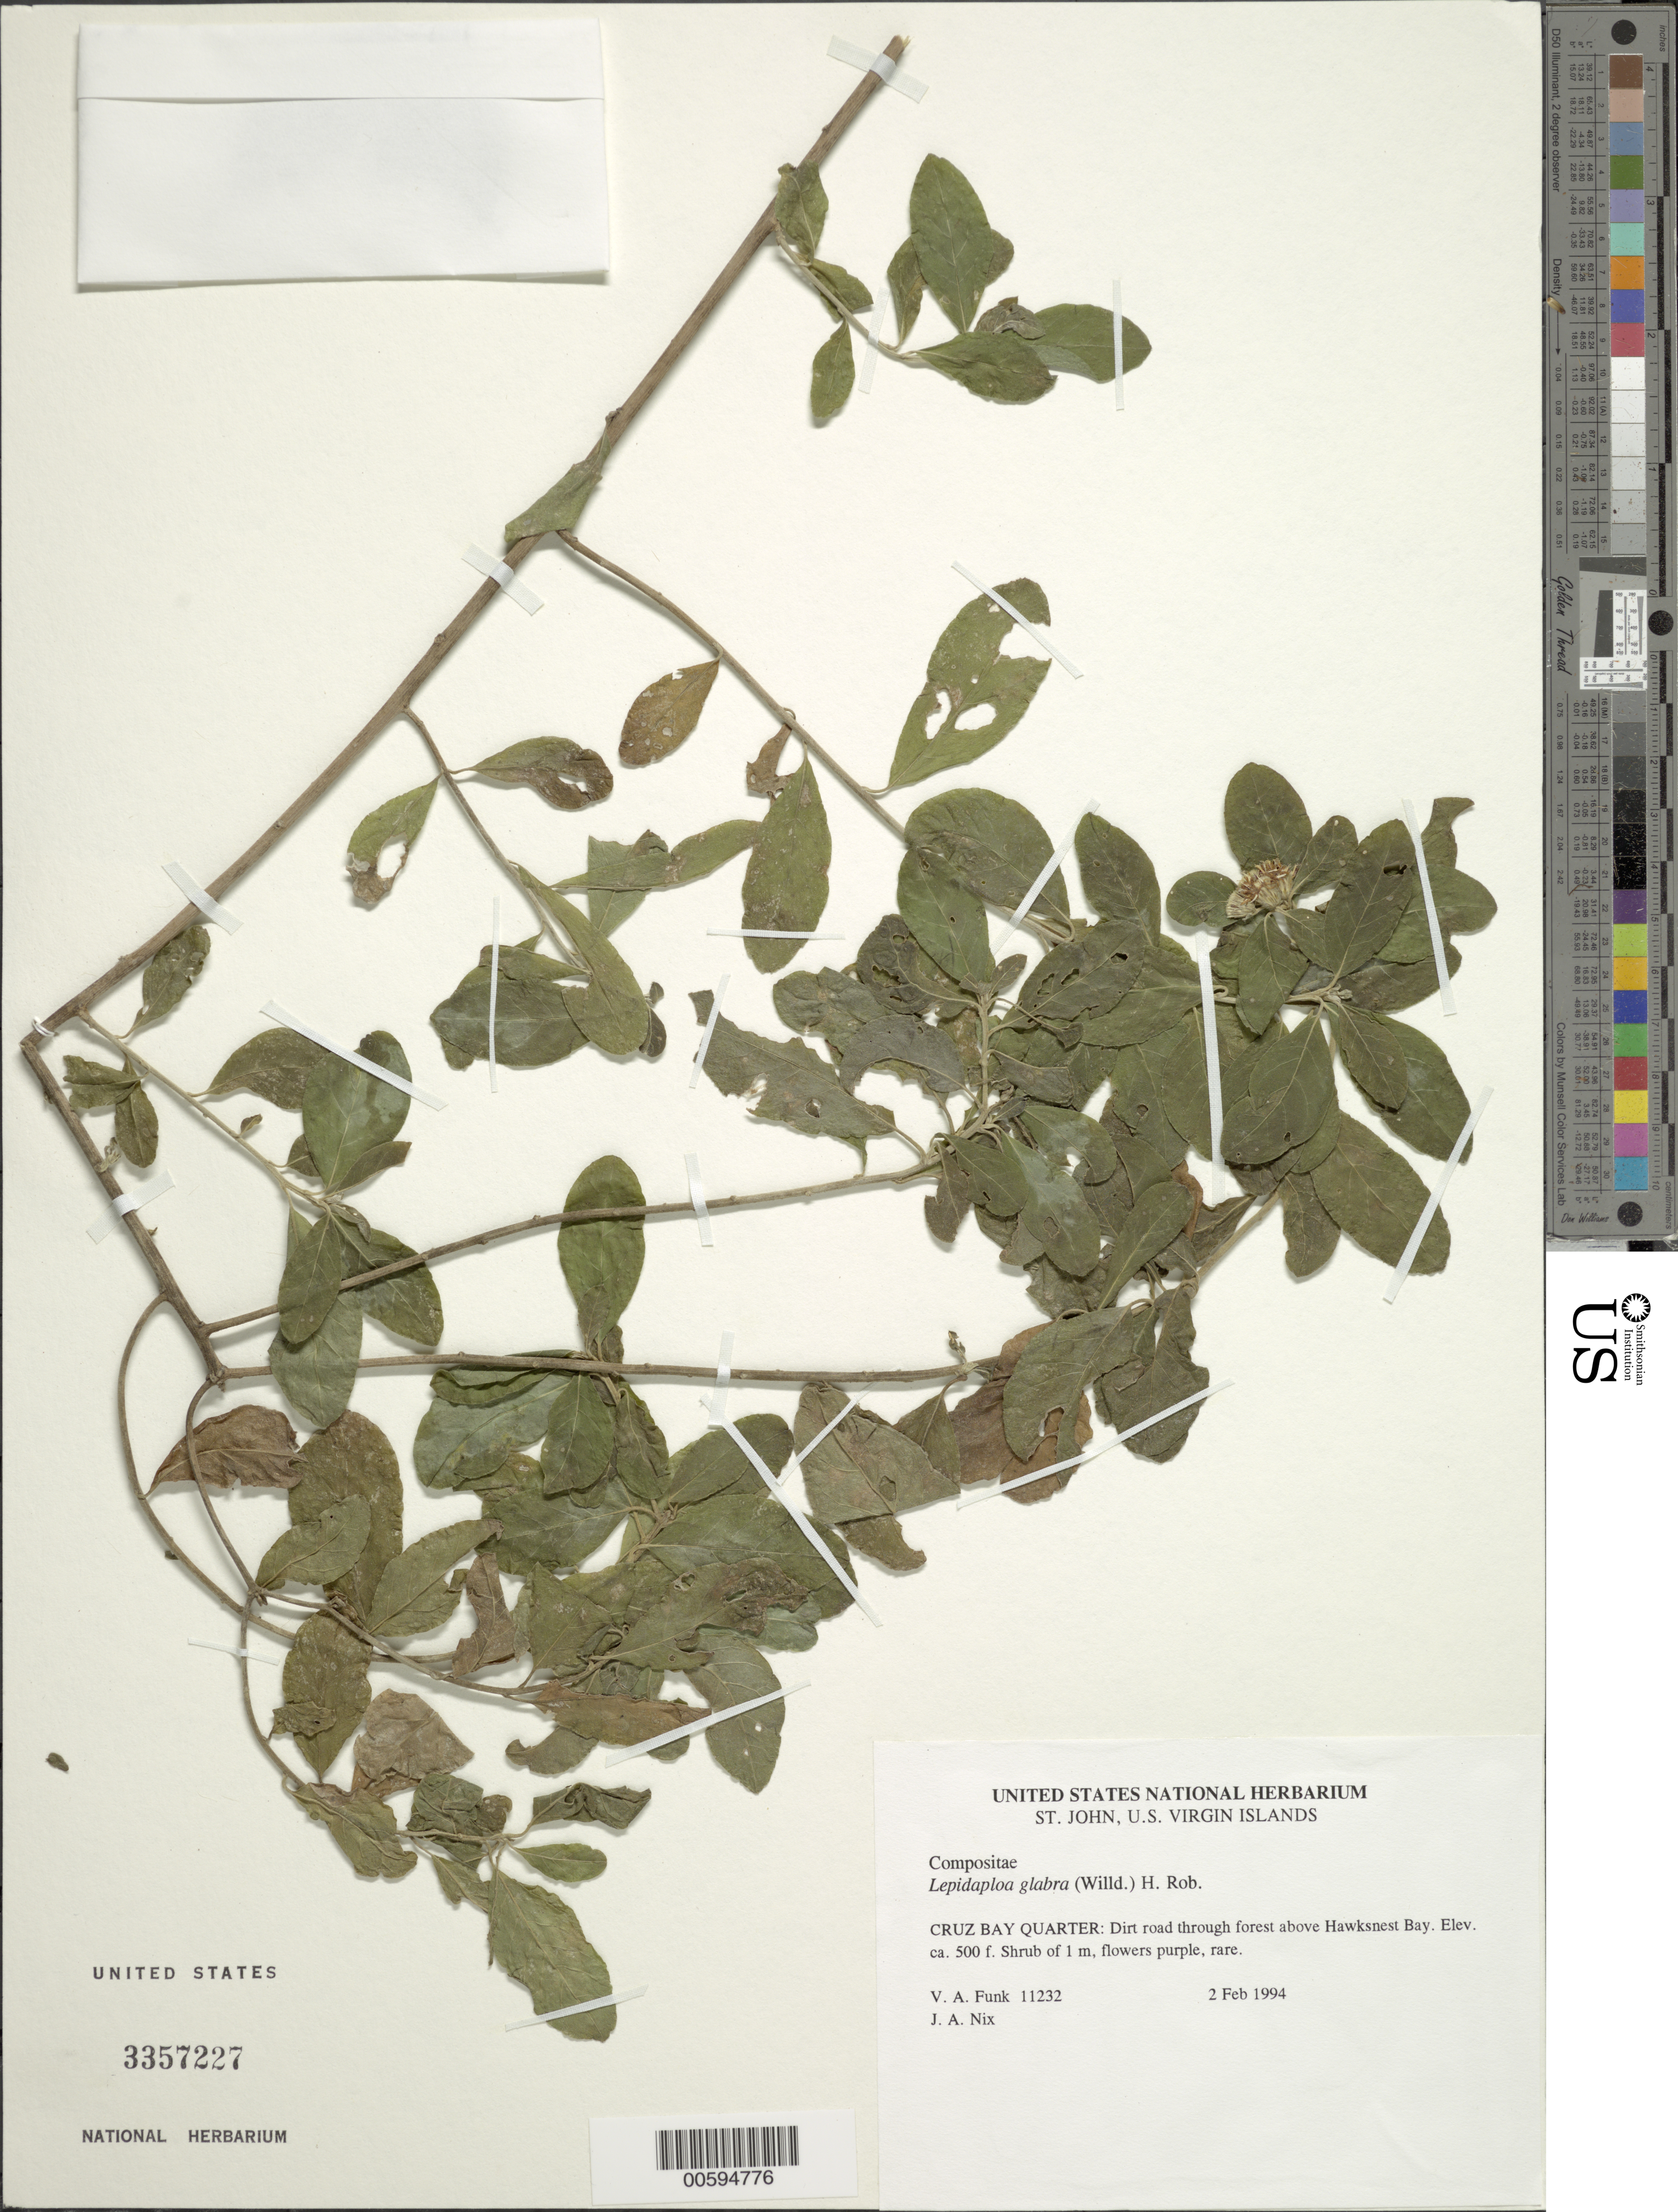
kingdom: Plantae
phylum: Tracheophyta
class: Magnoliopsida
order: Asterales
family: Asteraceae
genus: Lepidaploa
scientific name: Lepidaploa glabra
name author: (Willd.) H. Rob.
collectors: V. Funk & J. Nix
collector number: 11232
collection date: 1994-02-02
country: U.S. Virgin Islands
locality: St. John. Cruz Bay Quarter: Dirt road through forest above Hawkenest Bay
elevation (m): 152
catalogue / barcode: US 3357227